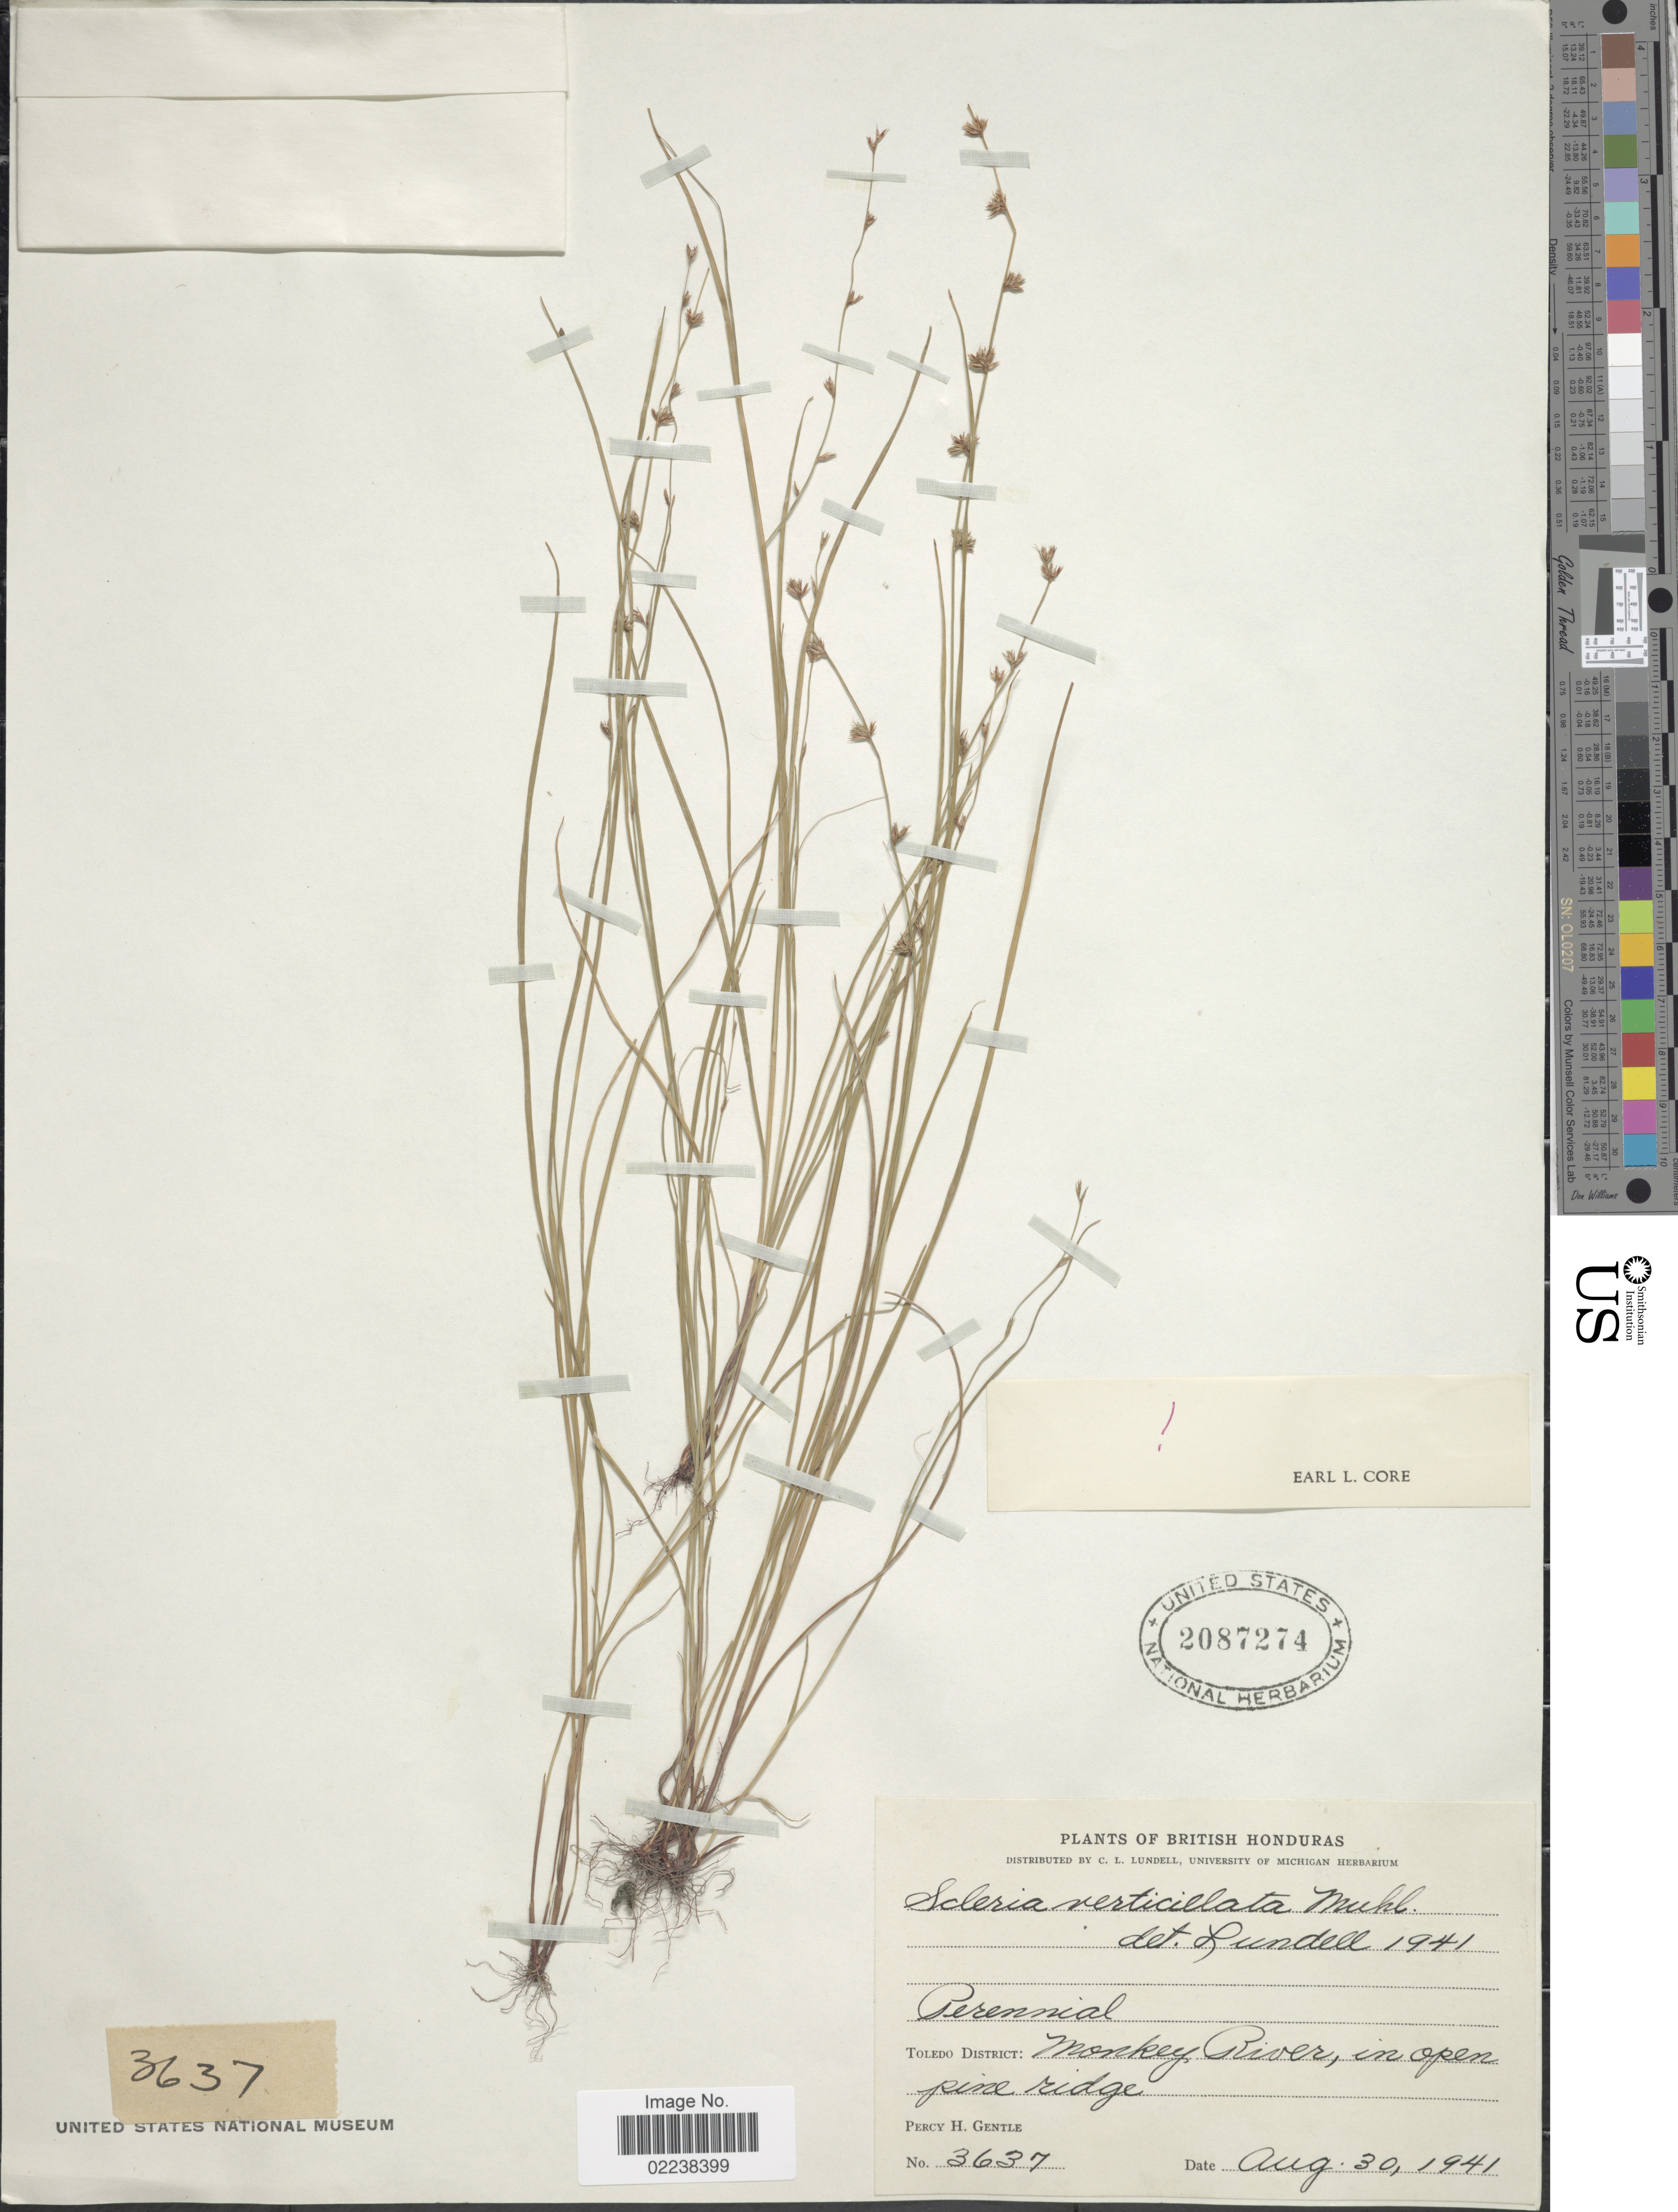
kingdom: Plantae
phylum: Tracheophyta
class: Liliopsida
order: Poales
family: Cyperaceae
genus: Scleria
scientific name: Scleria verticillata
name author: Muhl. ex Willd.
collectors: P. H. Gentle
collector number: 3637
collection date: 1941-08-30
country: Belize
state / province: Toledo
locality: Toledo District: Monkey River, in open pine ridge.British Honduras.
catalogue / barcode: US 2087274